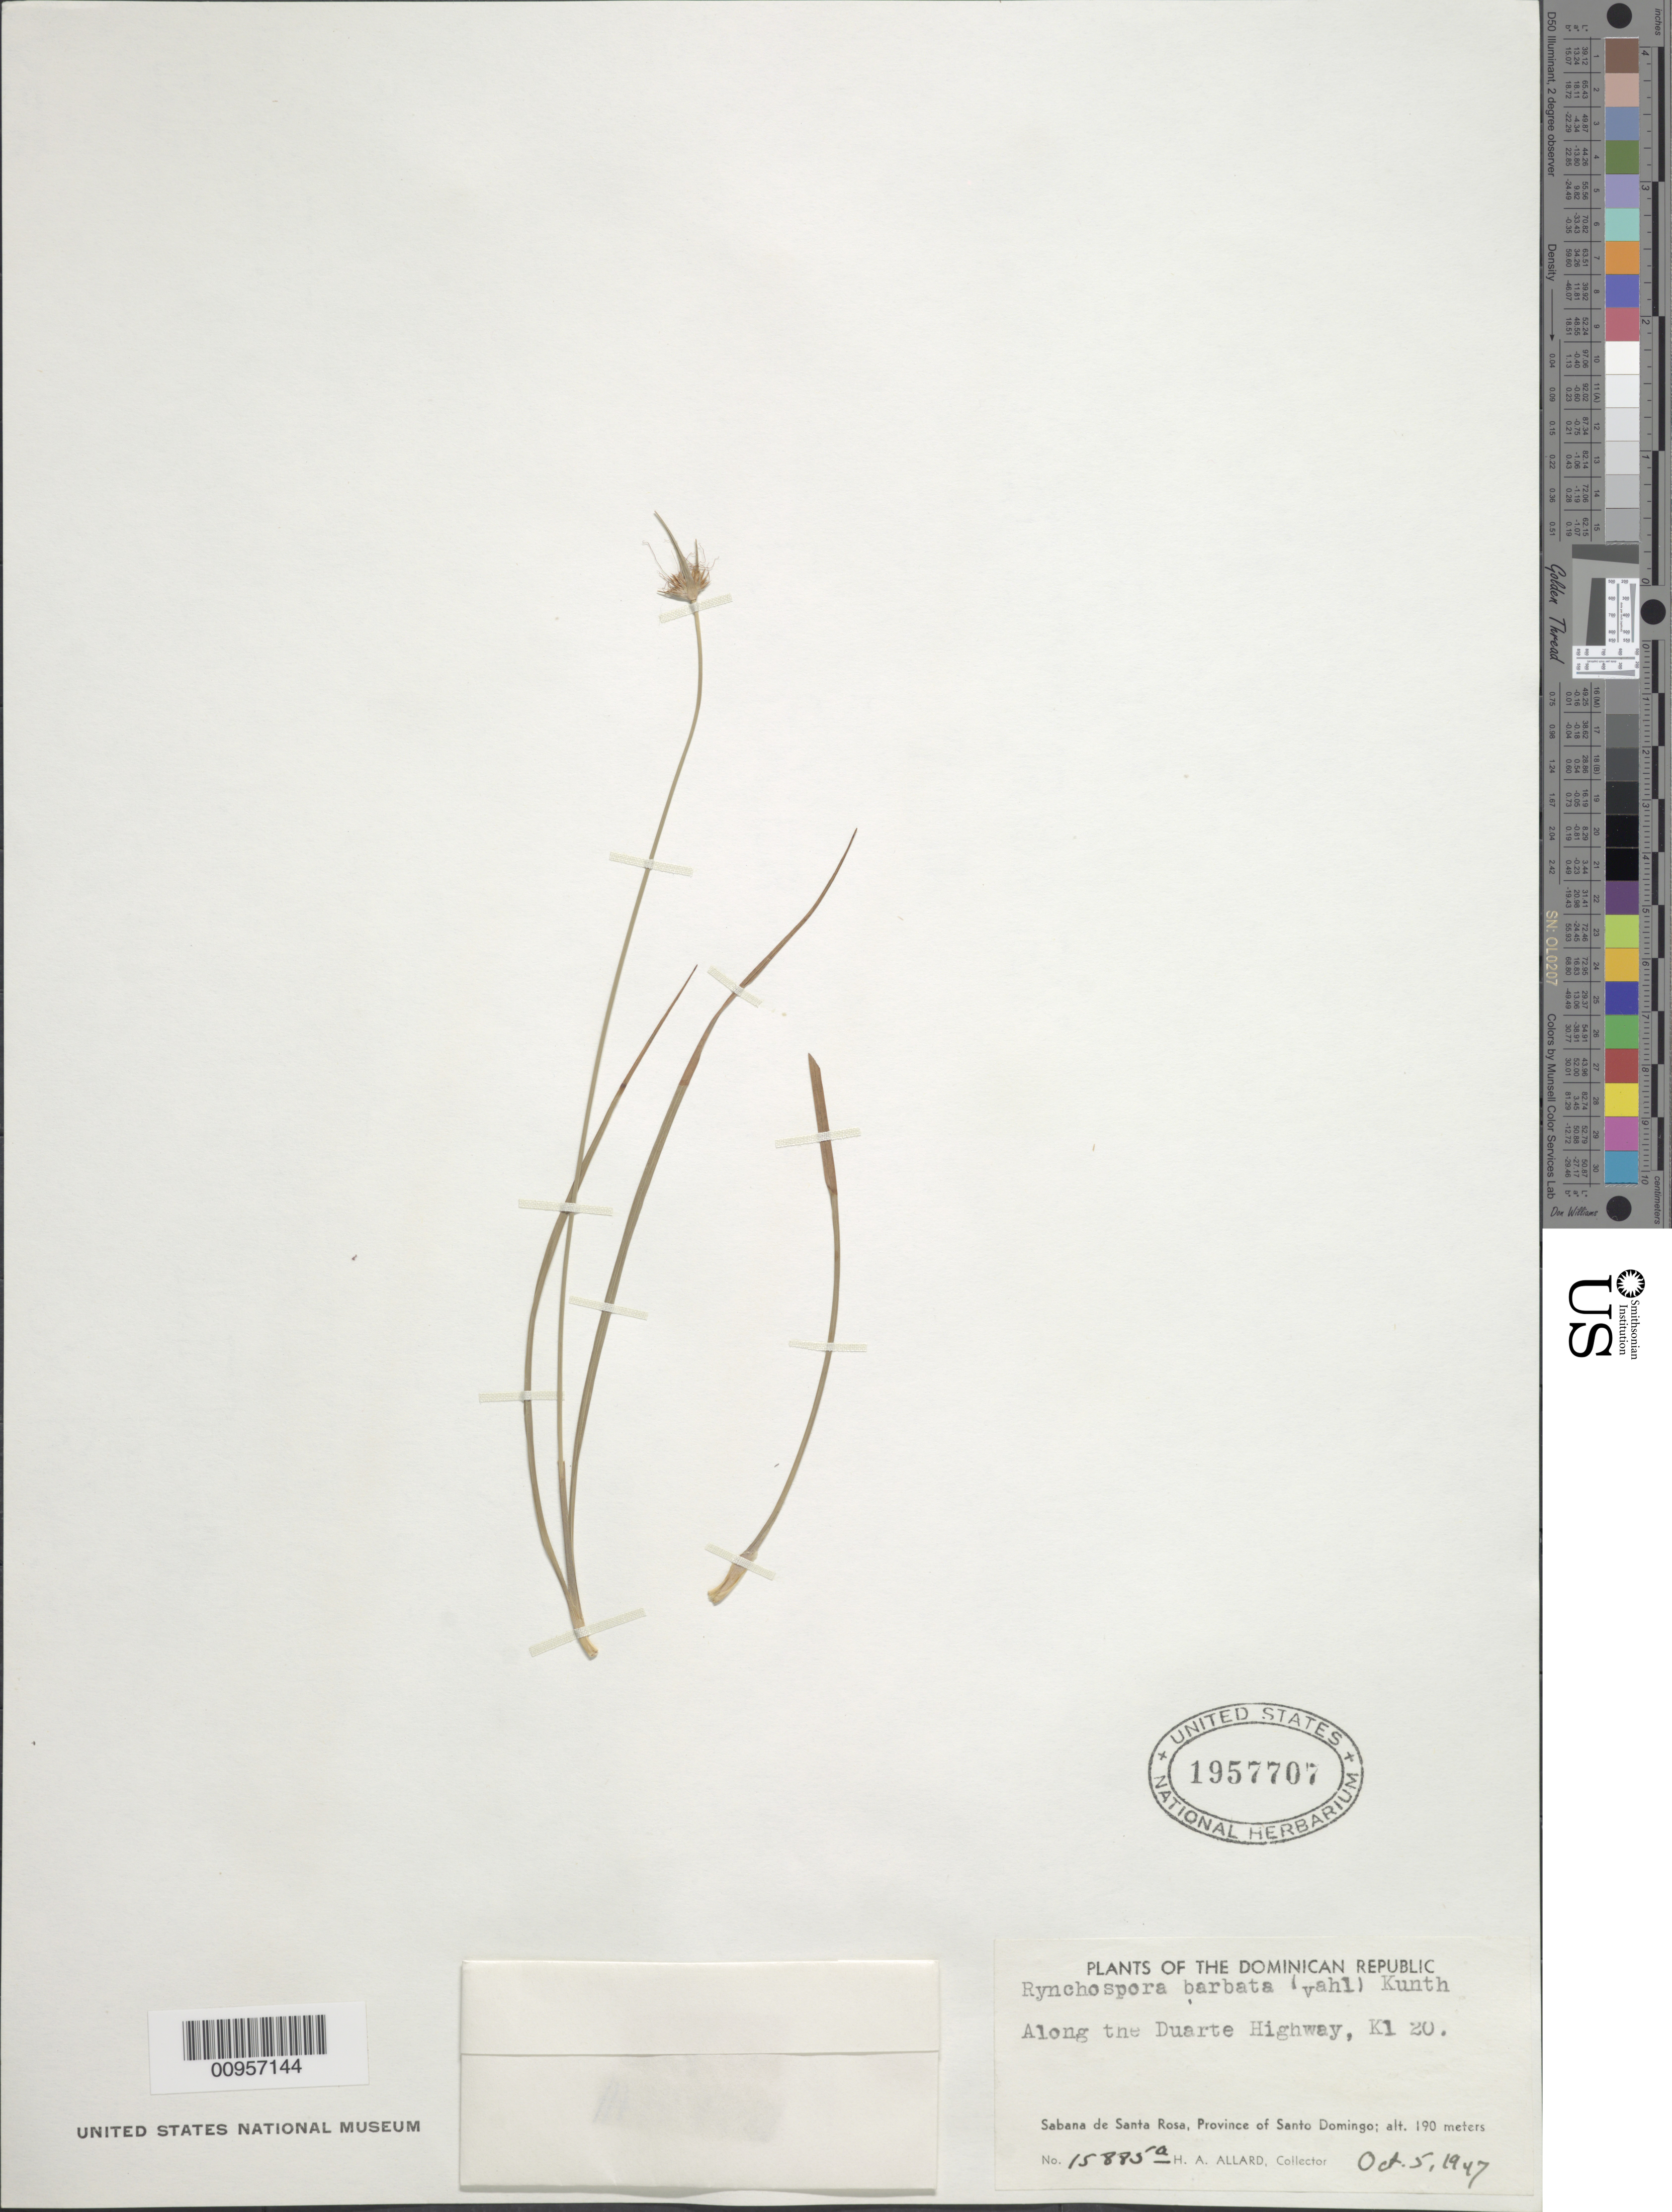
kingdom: Plantae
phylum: Tracheophyta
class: Liliopsida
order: Poales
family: Cyperaceae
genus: Rhynchospora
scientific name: Rhynchospora barbata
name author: (Vahl) Kunth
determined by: Alves, K.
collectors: H. A. Allard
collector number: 15885A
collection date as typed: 05 Oct 1947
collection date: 1947-10-05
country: Dominican Republic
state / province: Santo Domingo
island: Hispaniola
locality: Sabana de Santa Rosa, along the Duarte Highway, Kl. 20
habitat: Along highway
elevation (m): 190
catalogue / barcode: US 1957707